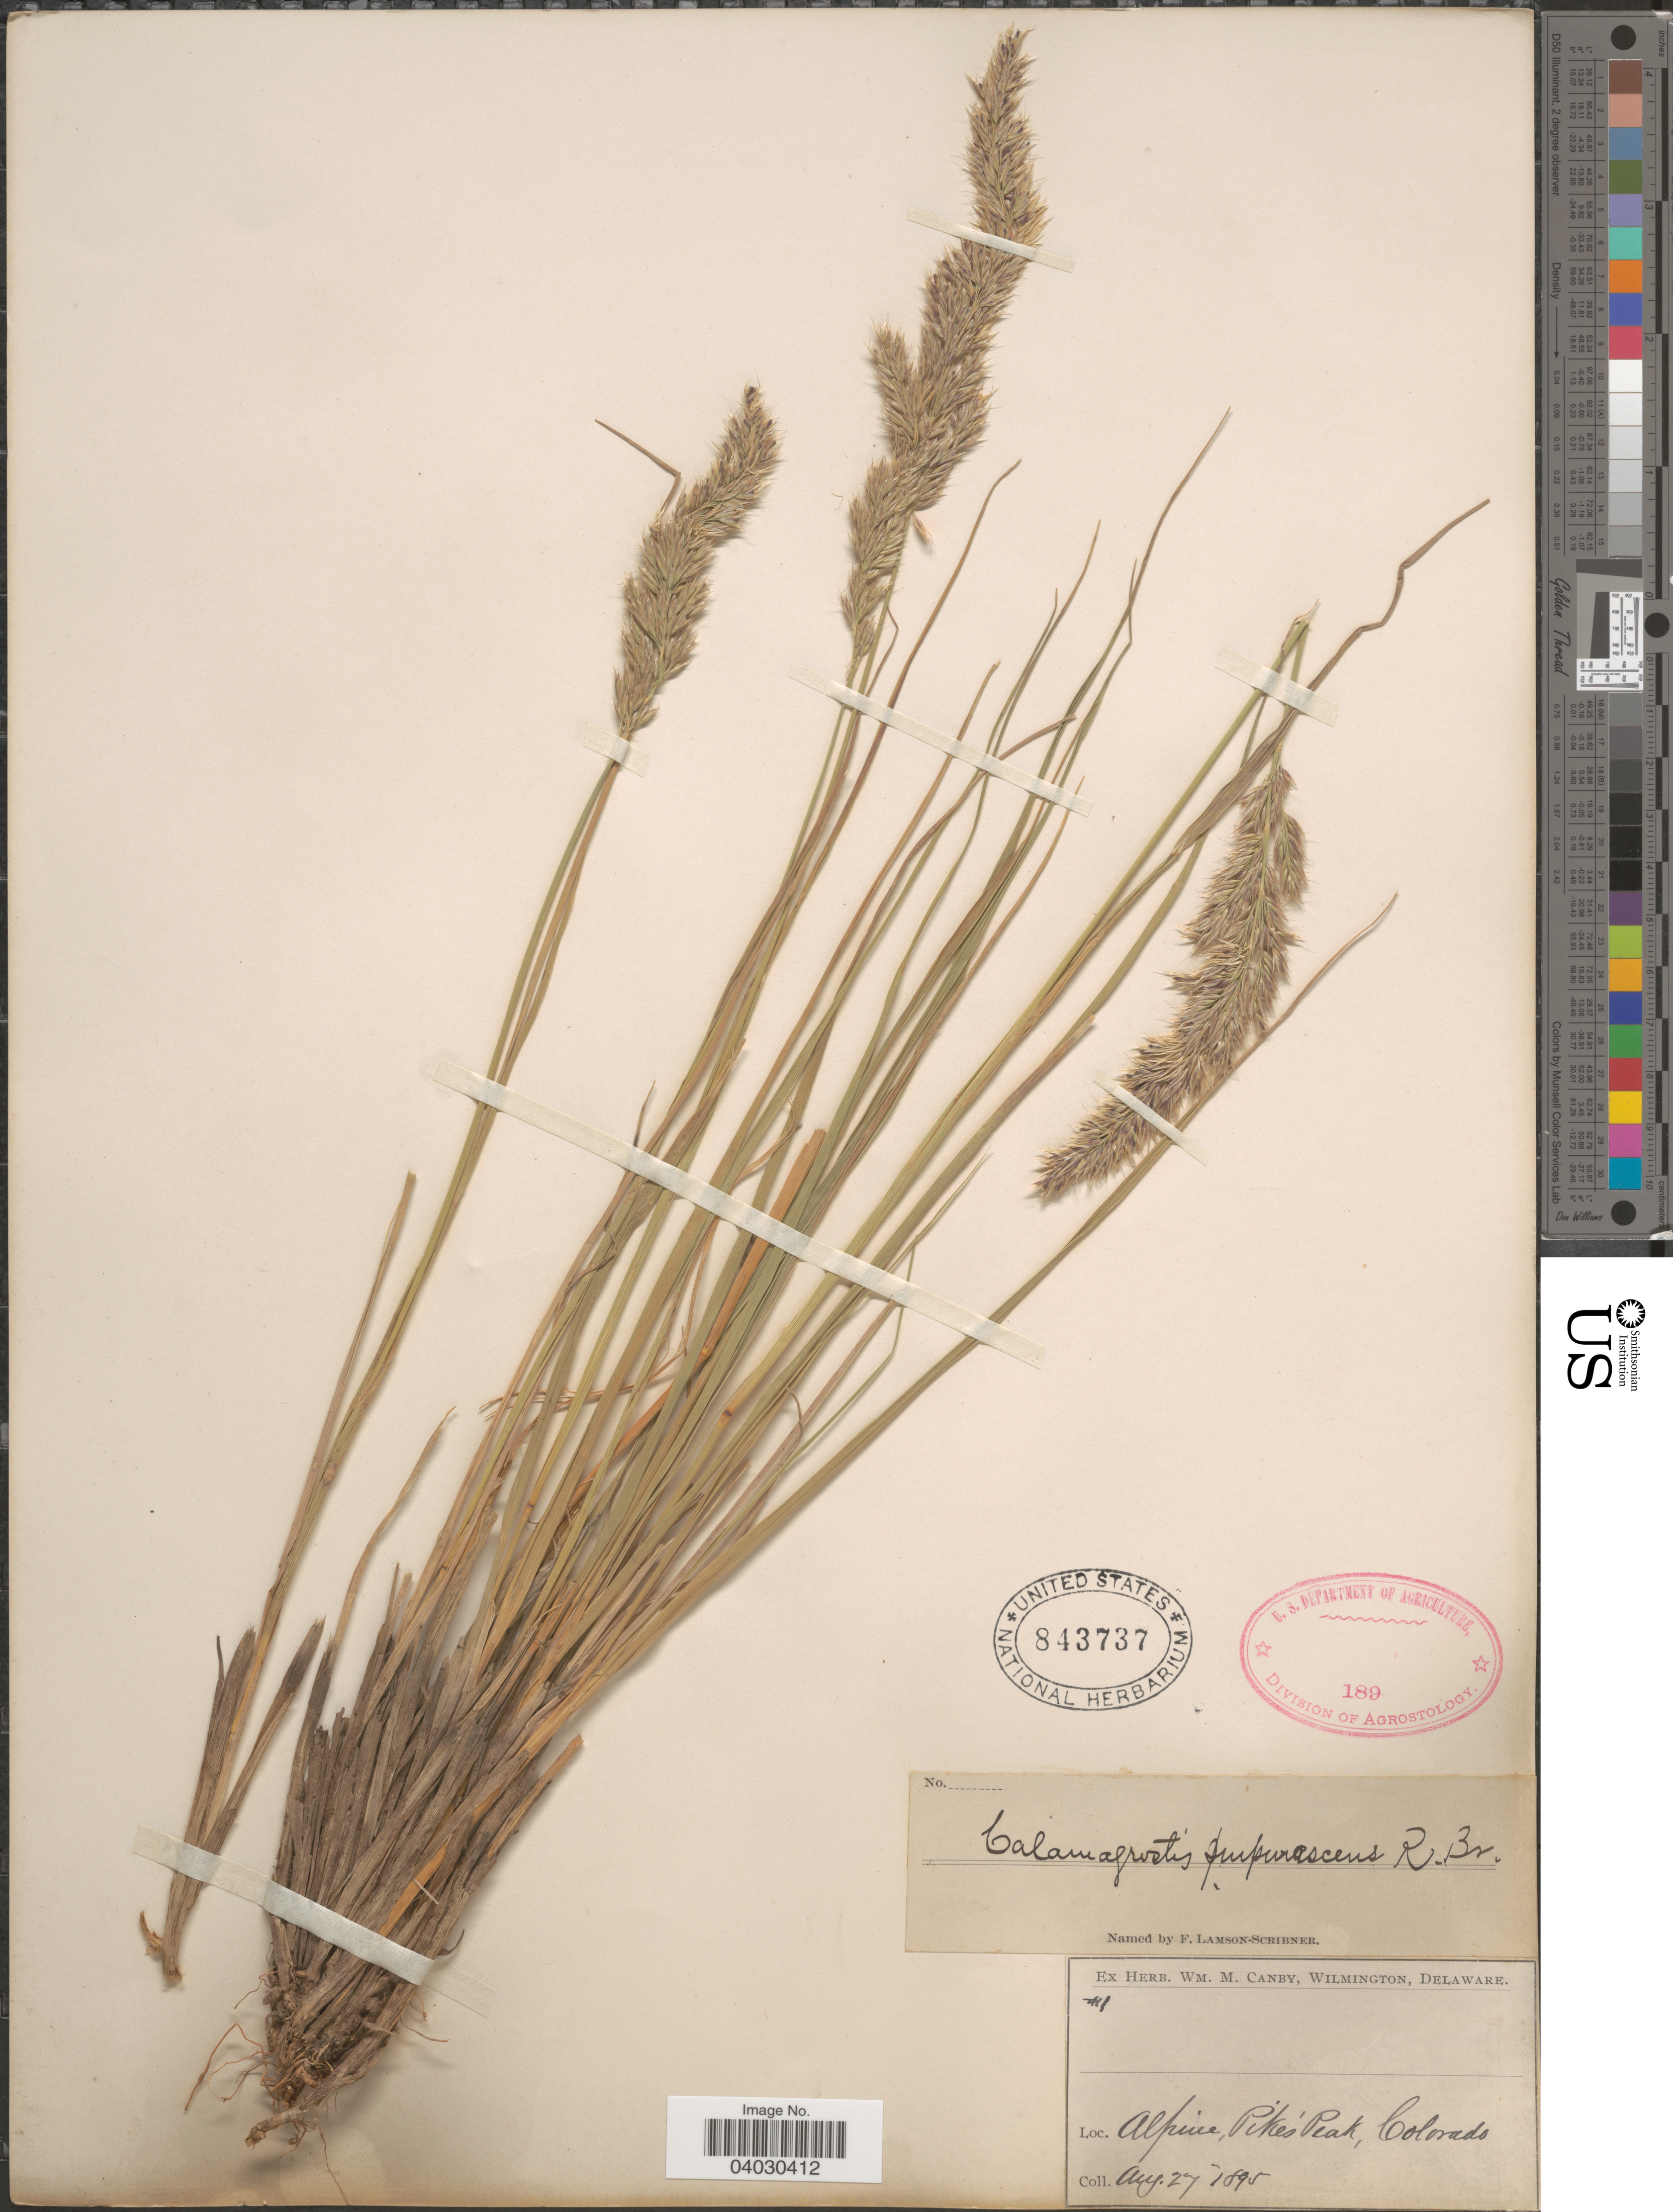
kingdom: Plantae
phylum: Tracheophyta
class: Liliopsida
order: Poales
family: Poaceae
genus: Calamagrostis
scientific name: Calamagrostis purpurascens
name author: R. Br.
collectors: ex herb. W.M. Canby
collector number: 1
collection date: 1895-08-27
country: United States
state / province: Colorado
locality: Alpine, Pike's Peak.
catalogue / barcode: US 843737